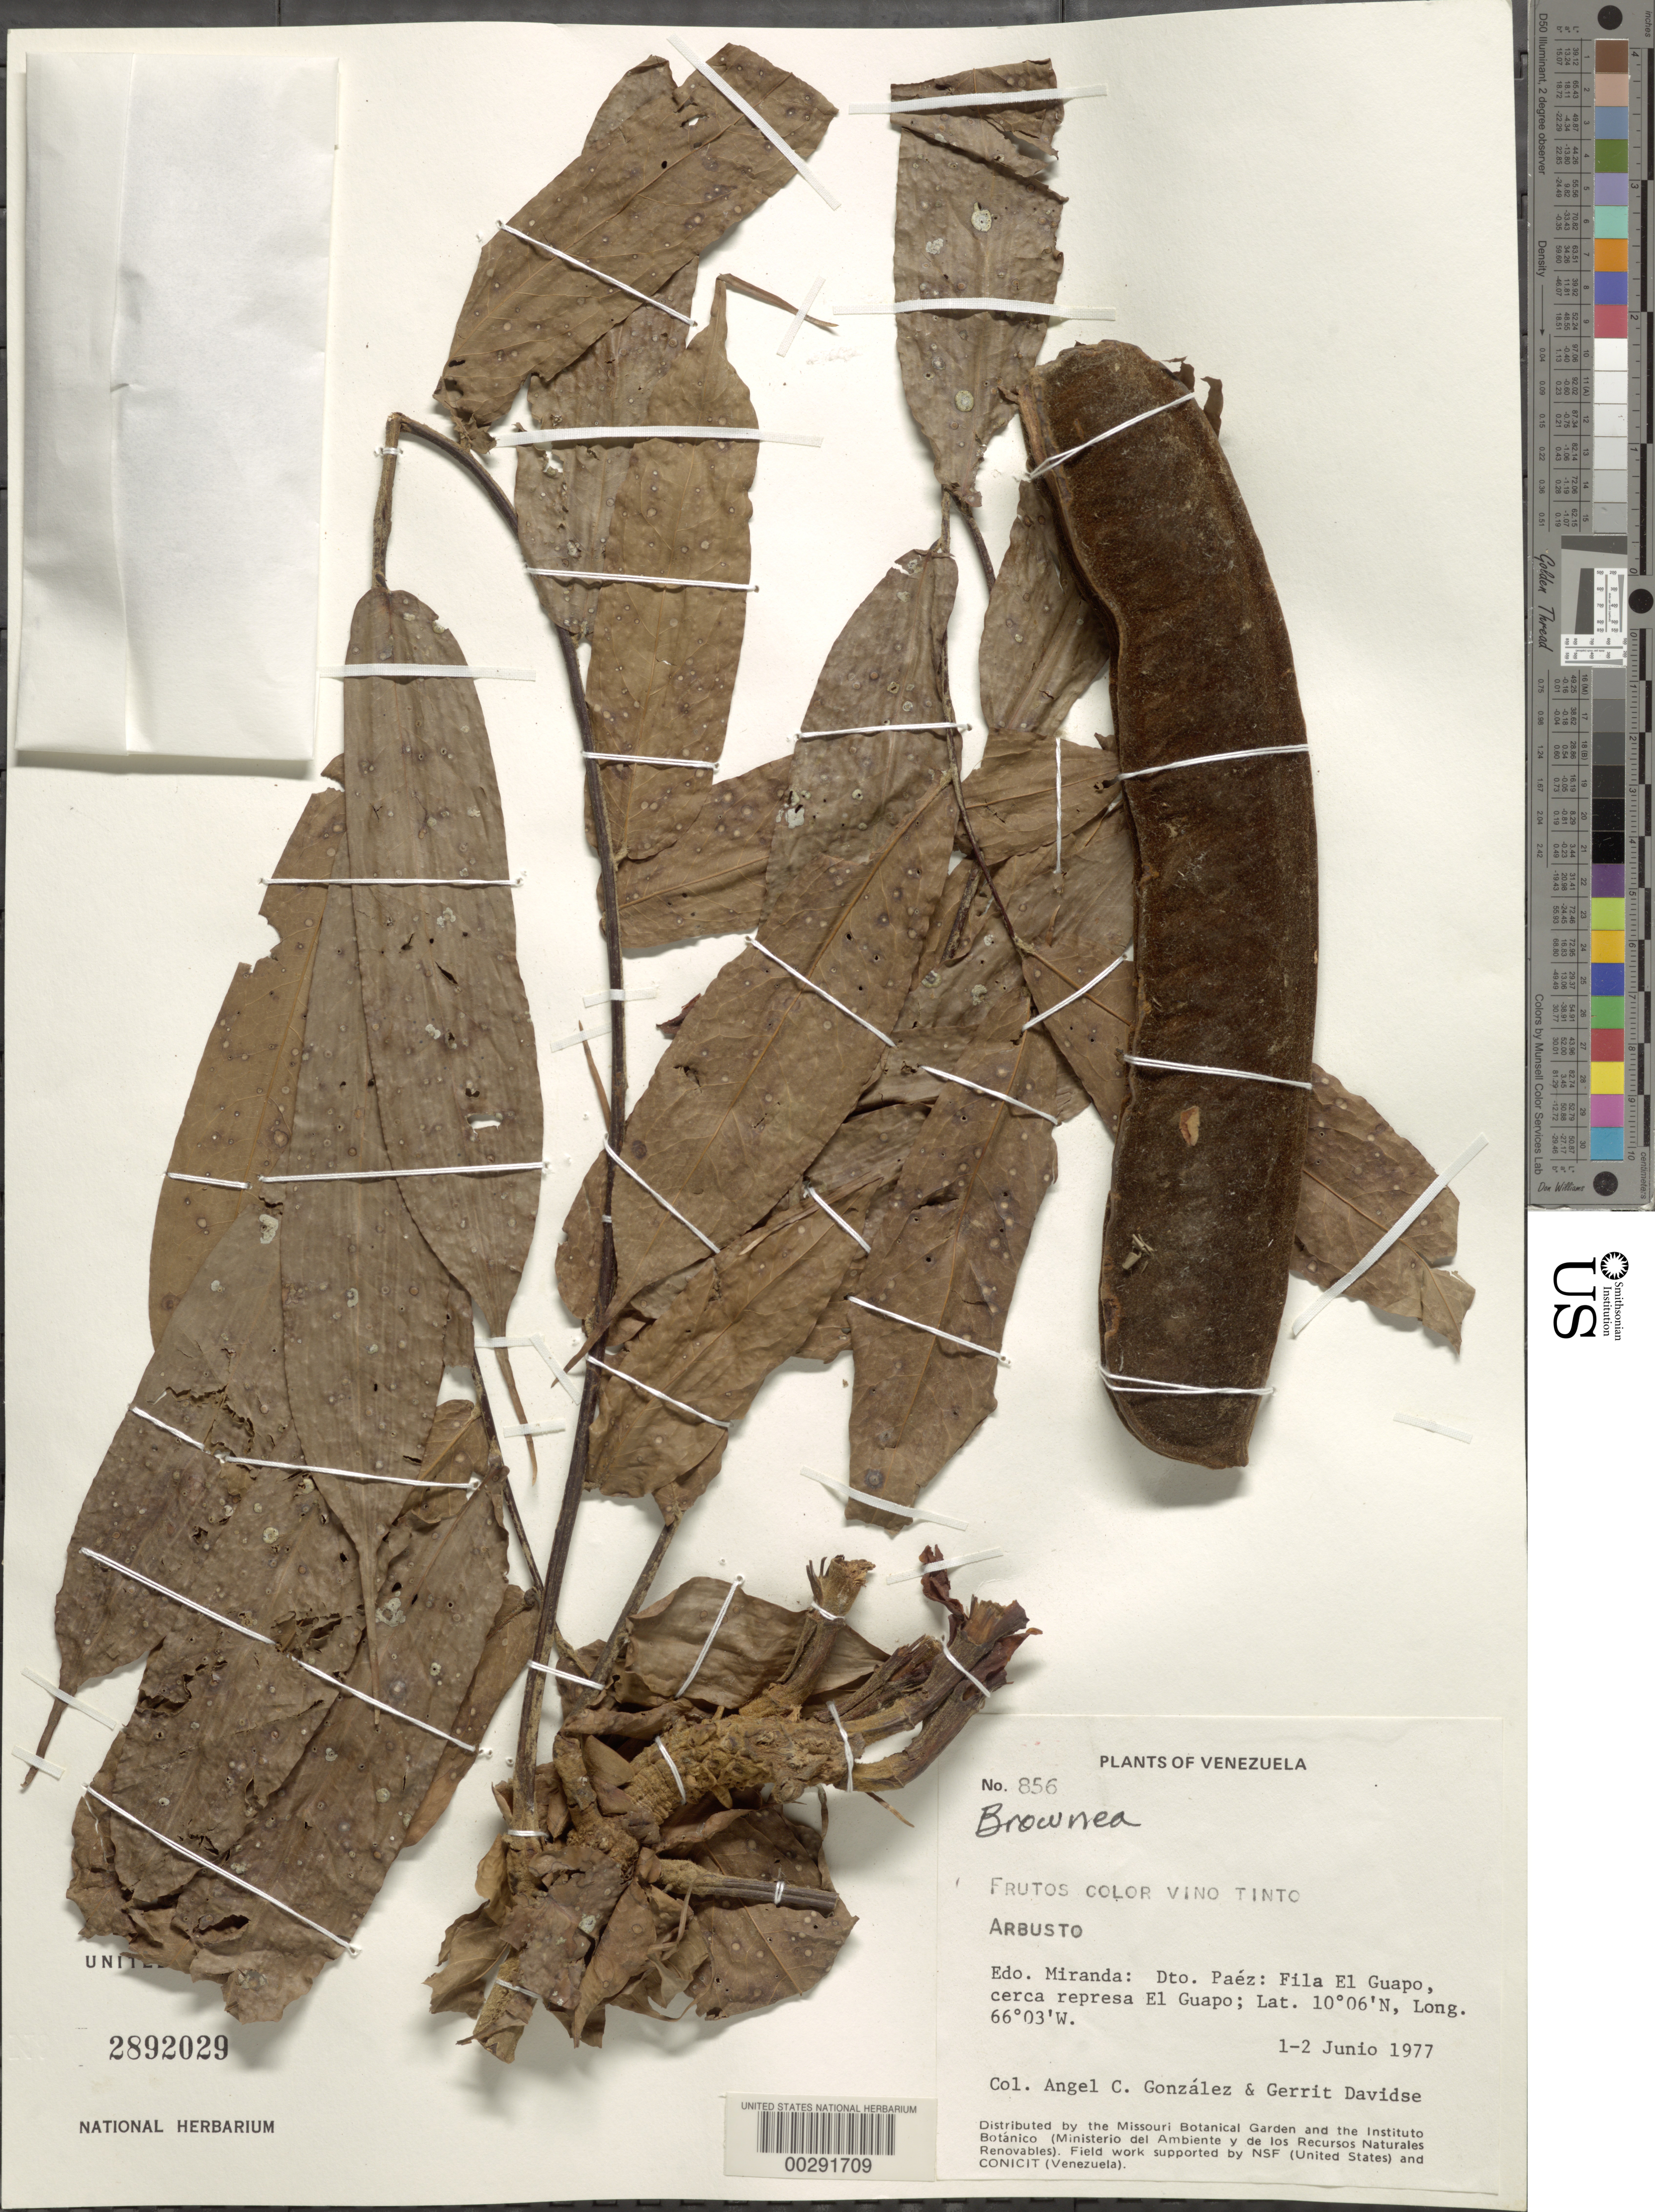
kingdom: Plantae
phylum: Tracheophyta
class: Magnoliopsida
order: Fabales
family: Fabaceae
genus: Brownea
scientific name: Brownea multijuga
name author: Britton & Killip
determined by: Santos-Silva, J.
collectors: A. C. González & G. Davidse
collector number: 856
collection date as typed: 01 Jun 1977 to 02 Jun 1977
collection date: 1977-06-01/1977-06-02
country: Venezuela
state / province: Miranda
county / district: Páez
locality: Fila el guapo, near el guapo dyke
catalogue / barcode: US 2892029